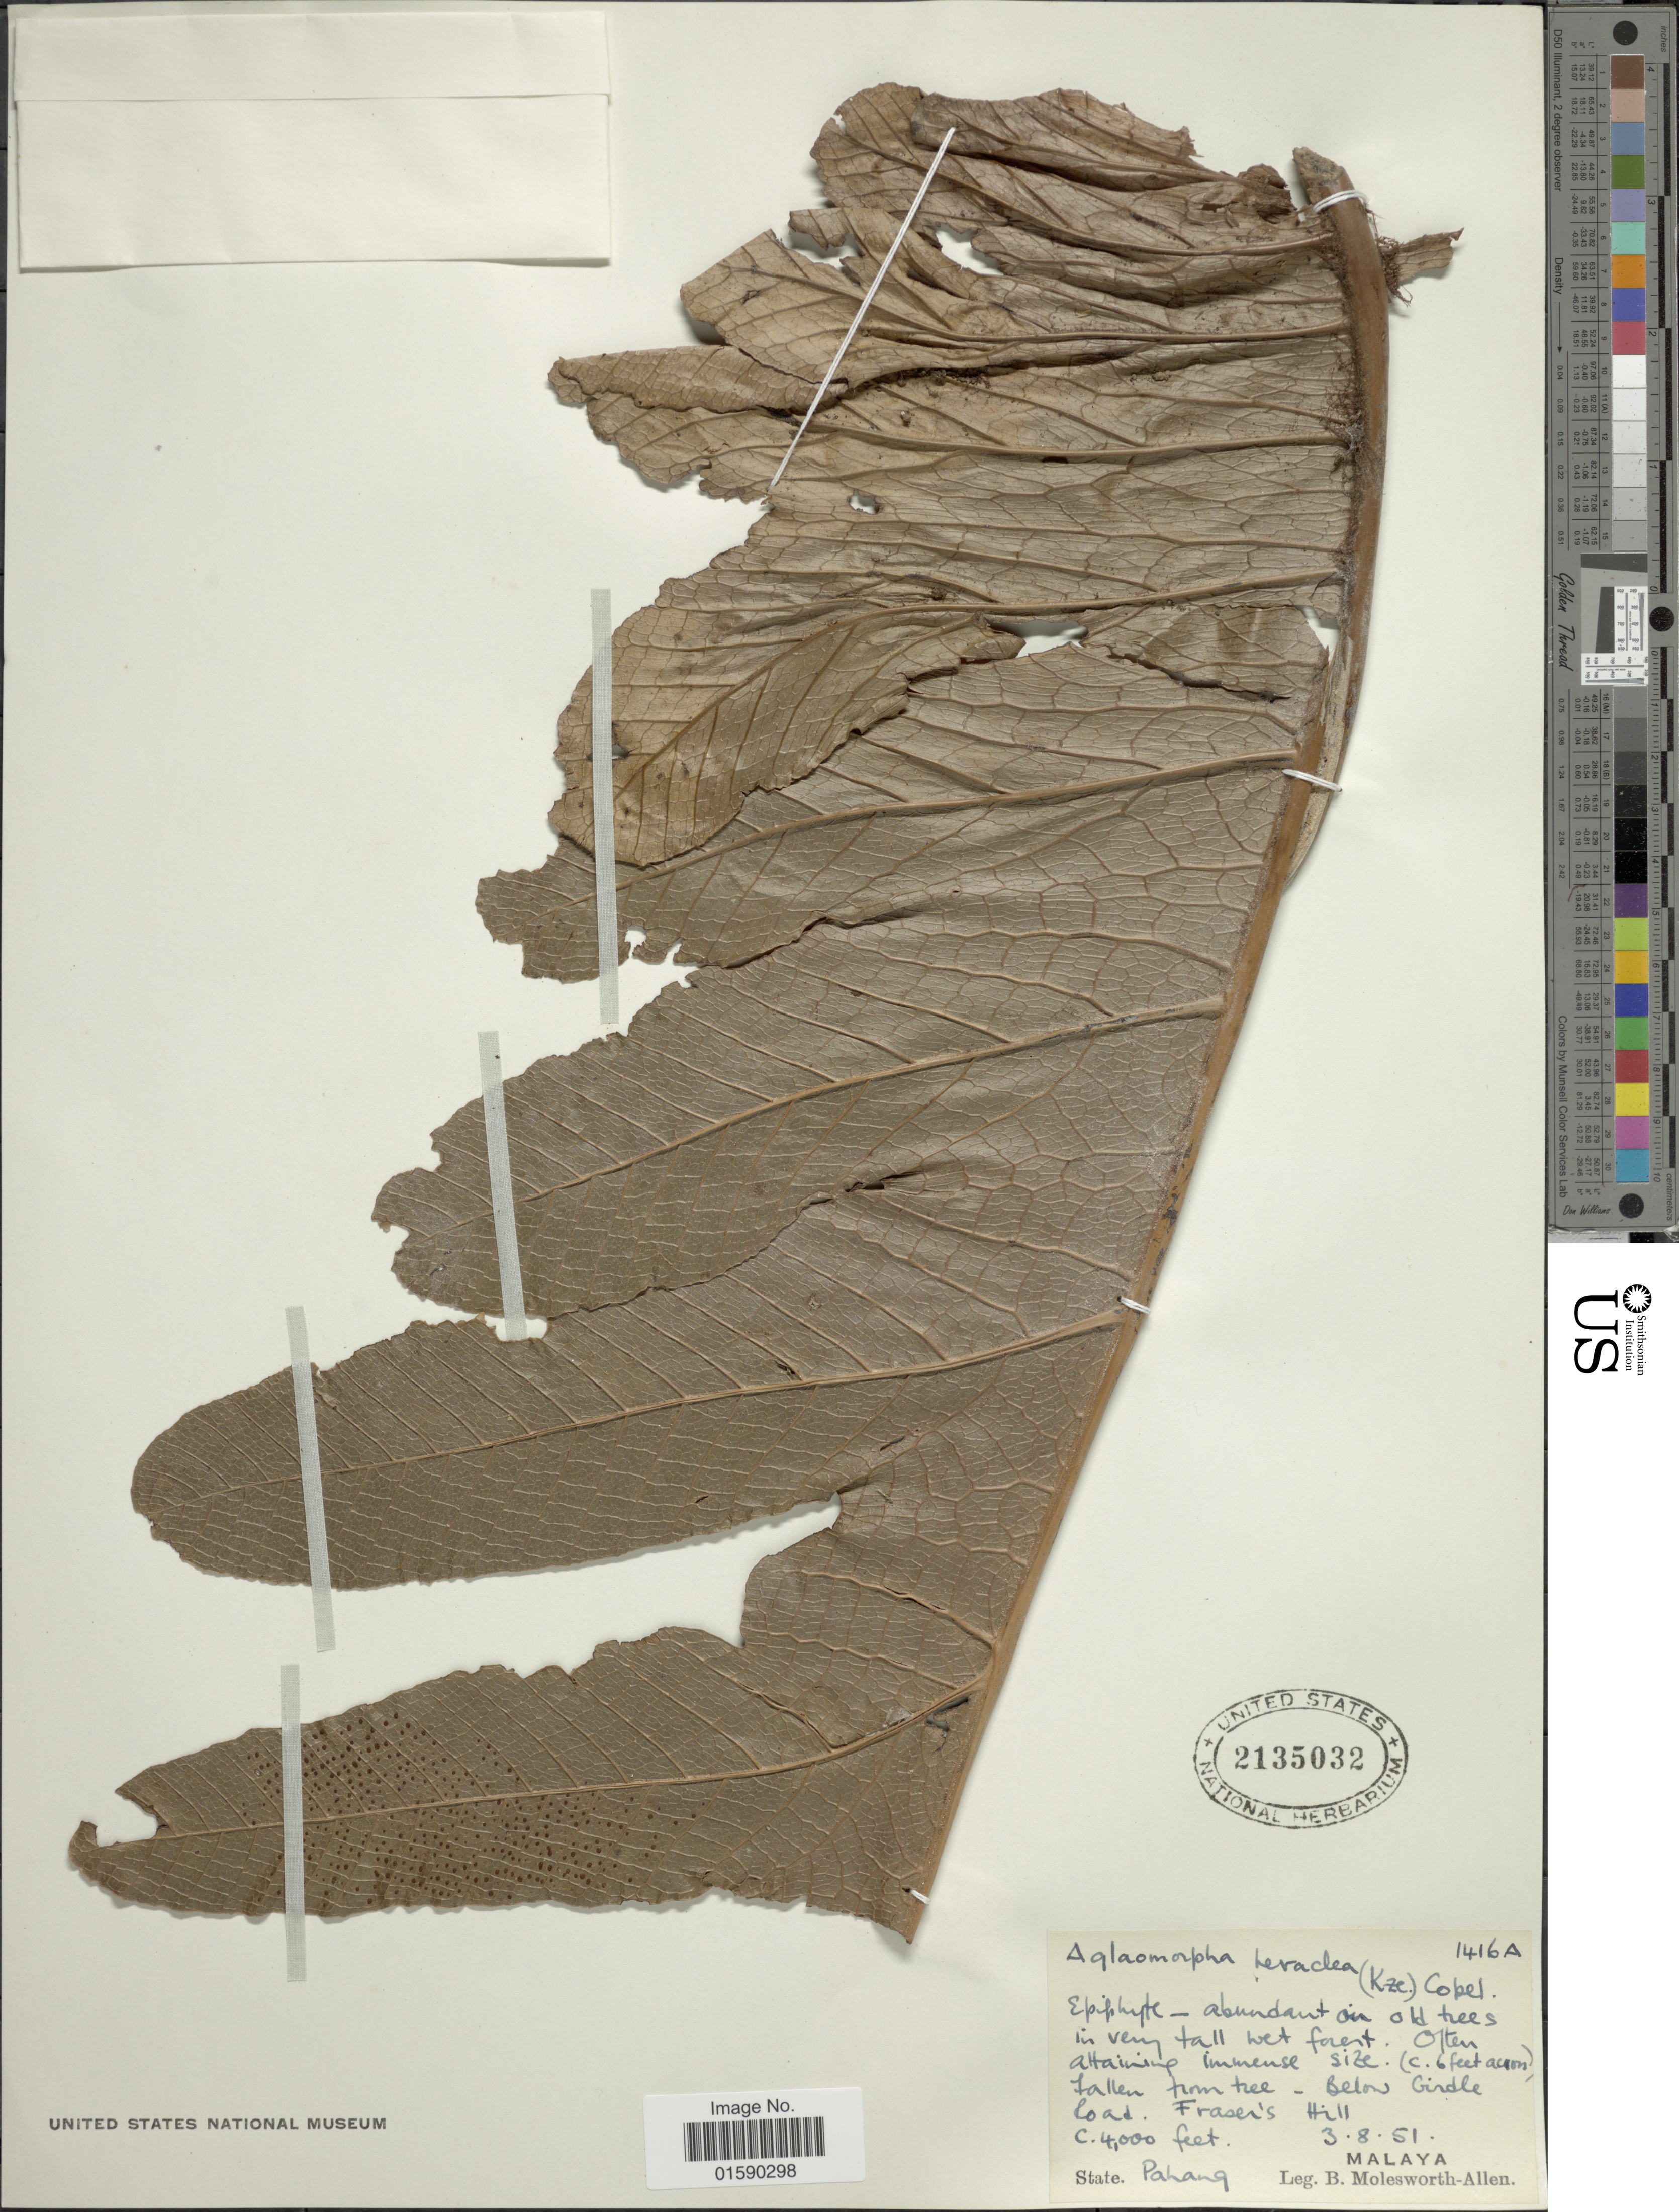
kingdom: Plantae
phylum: Tracheophyta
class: Polypodiopsida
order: Polypodiales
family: Polypodiaceae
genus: Aglaomorpha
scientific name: Aglaomorpha heraclea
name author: (Kunze) Copel.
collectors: B. E. G. Molesworth-Allen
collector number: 1416A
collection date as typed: Transcribed d/m/y: 3/8/51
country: Malaysia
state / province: Pahang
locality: Below Gridle Road, Fraser'sHill, State Pahang, Malaya.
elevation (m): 1219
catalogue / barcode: US 2135032